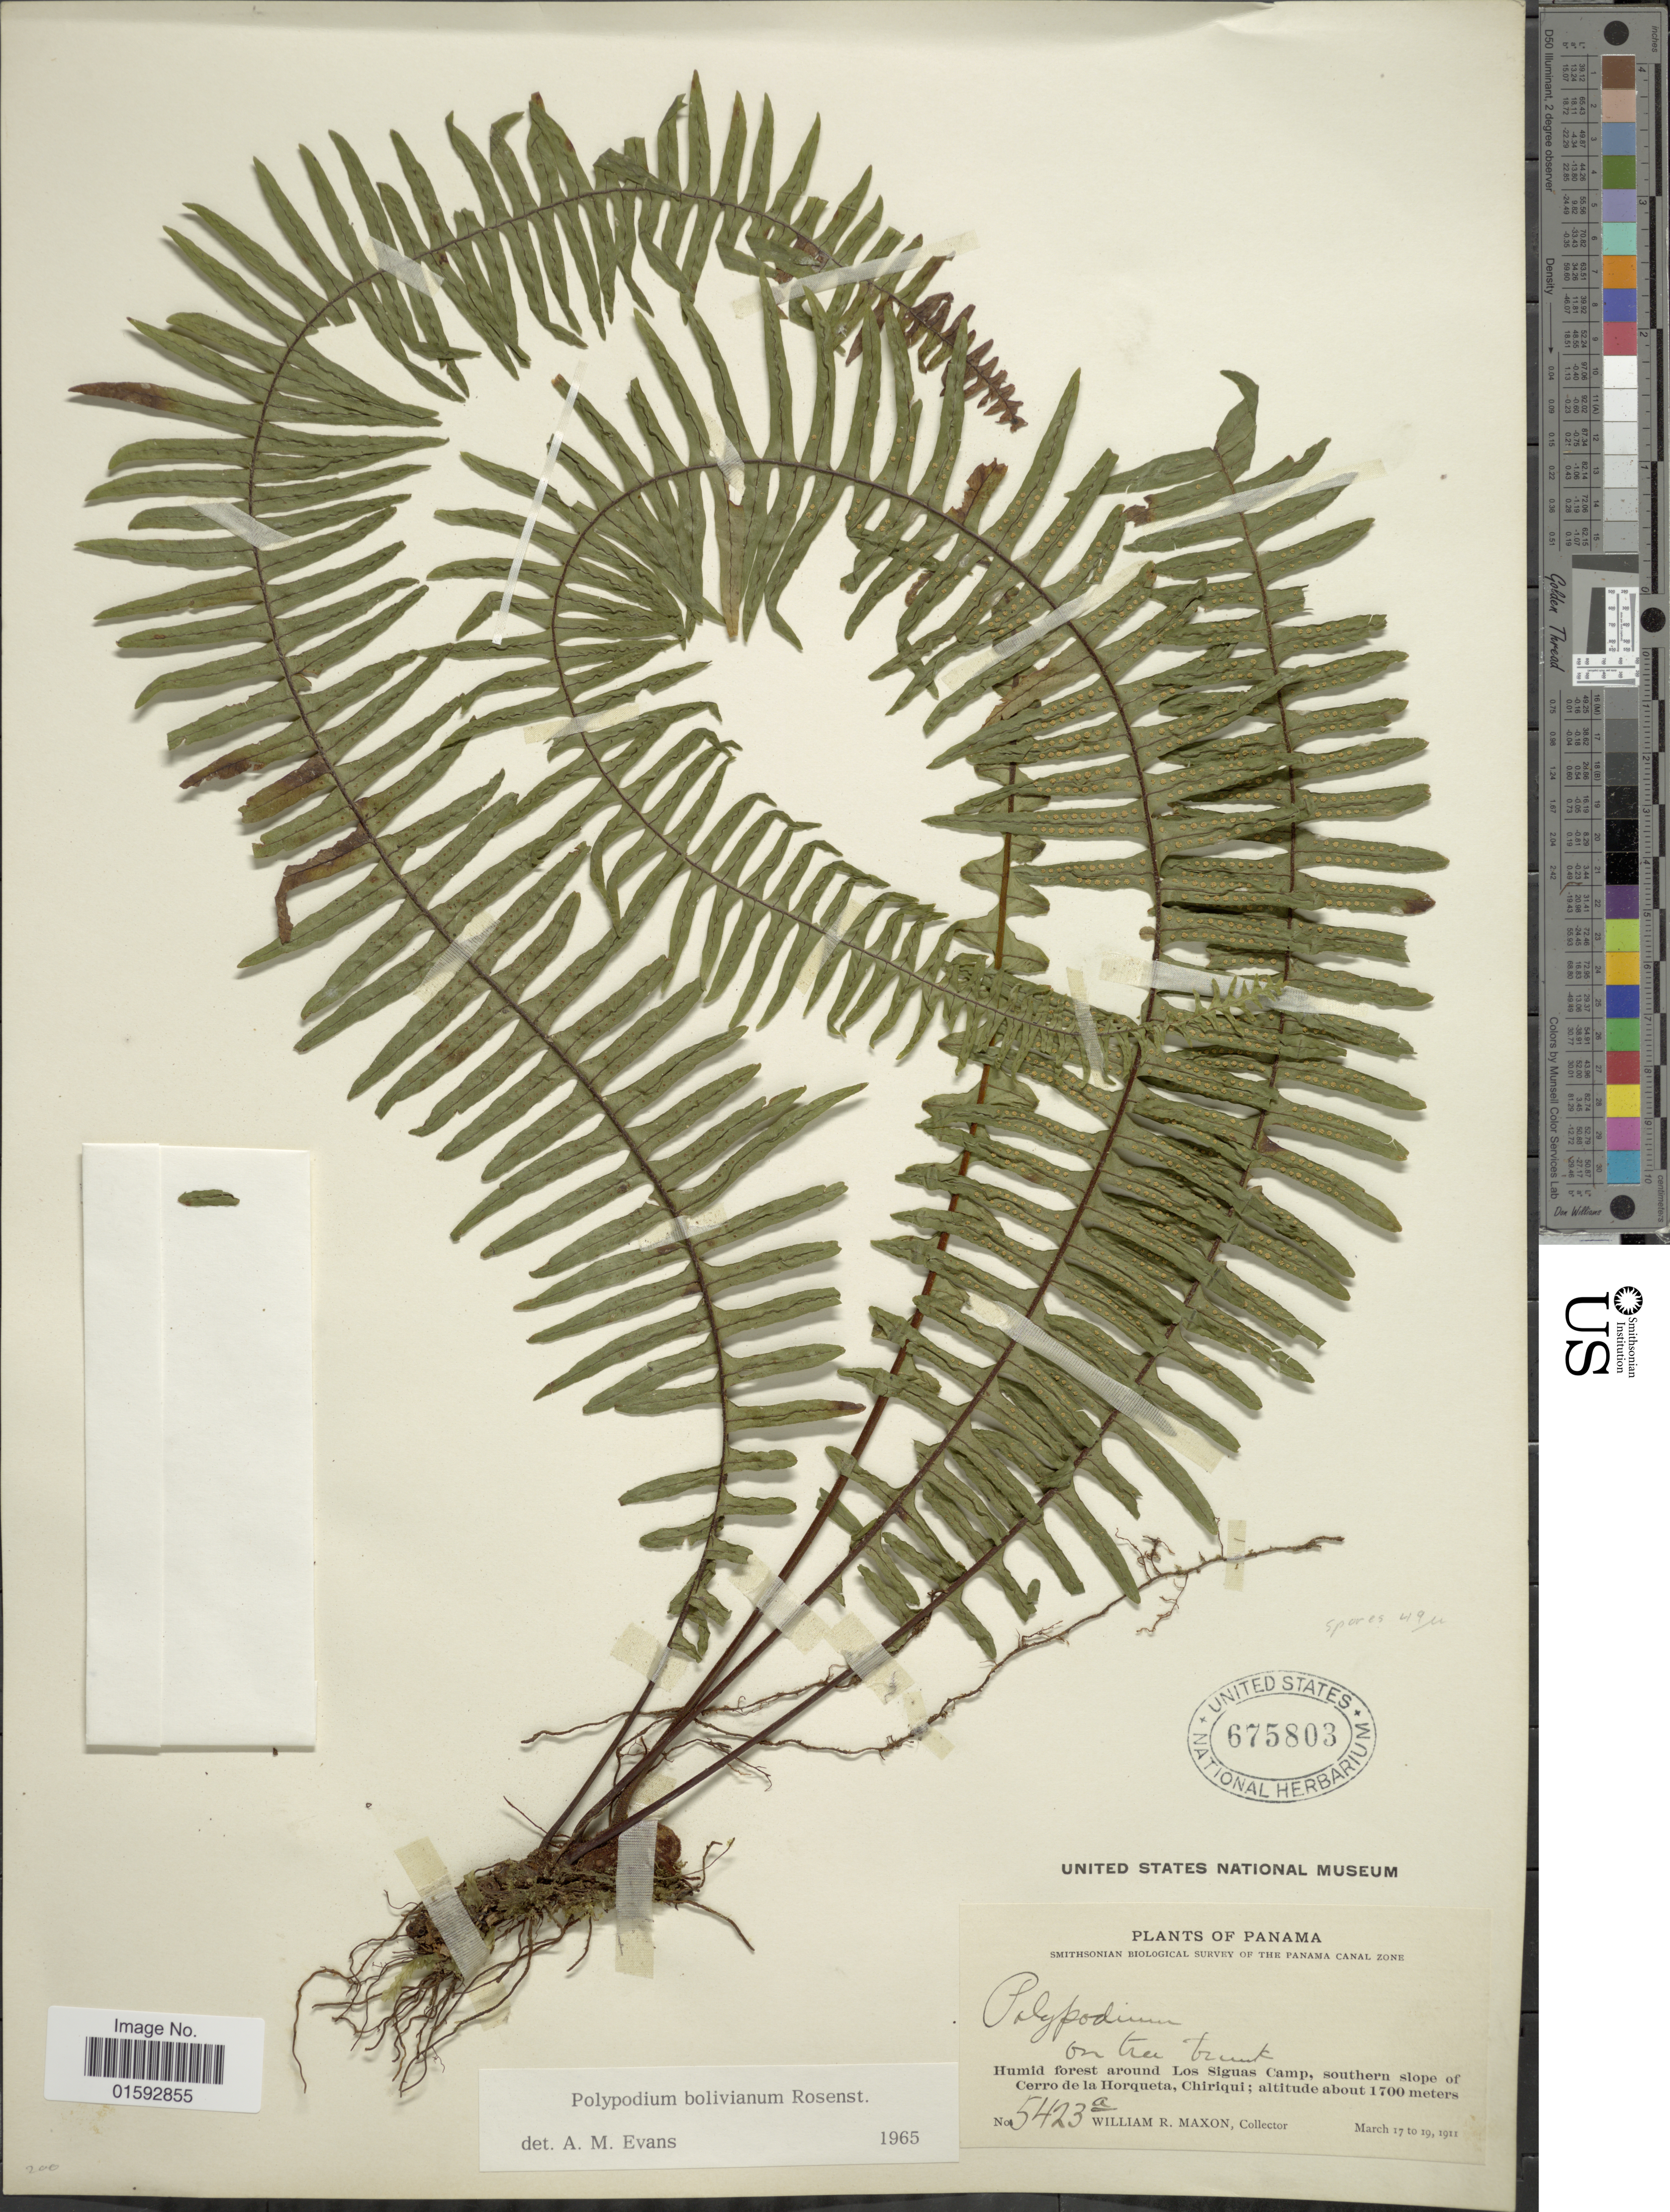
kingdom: Plantae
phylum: Tracheophyta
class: Polypodiopsida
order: Polypodiales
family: Polypodiaceae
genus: Pecluma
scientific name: Pecluma divaricata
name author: (E. Fourn.) Mickel & Beitel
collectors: W. R. Maxon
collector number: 5423a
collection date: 1911-03-17/1911-03-19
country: Panama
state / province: Chiriqui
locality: Humid forest around Los Siguas Camp, southern slope of Cerro de la Horqueta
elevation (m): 1700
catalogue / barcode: US 675803